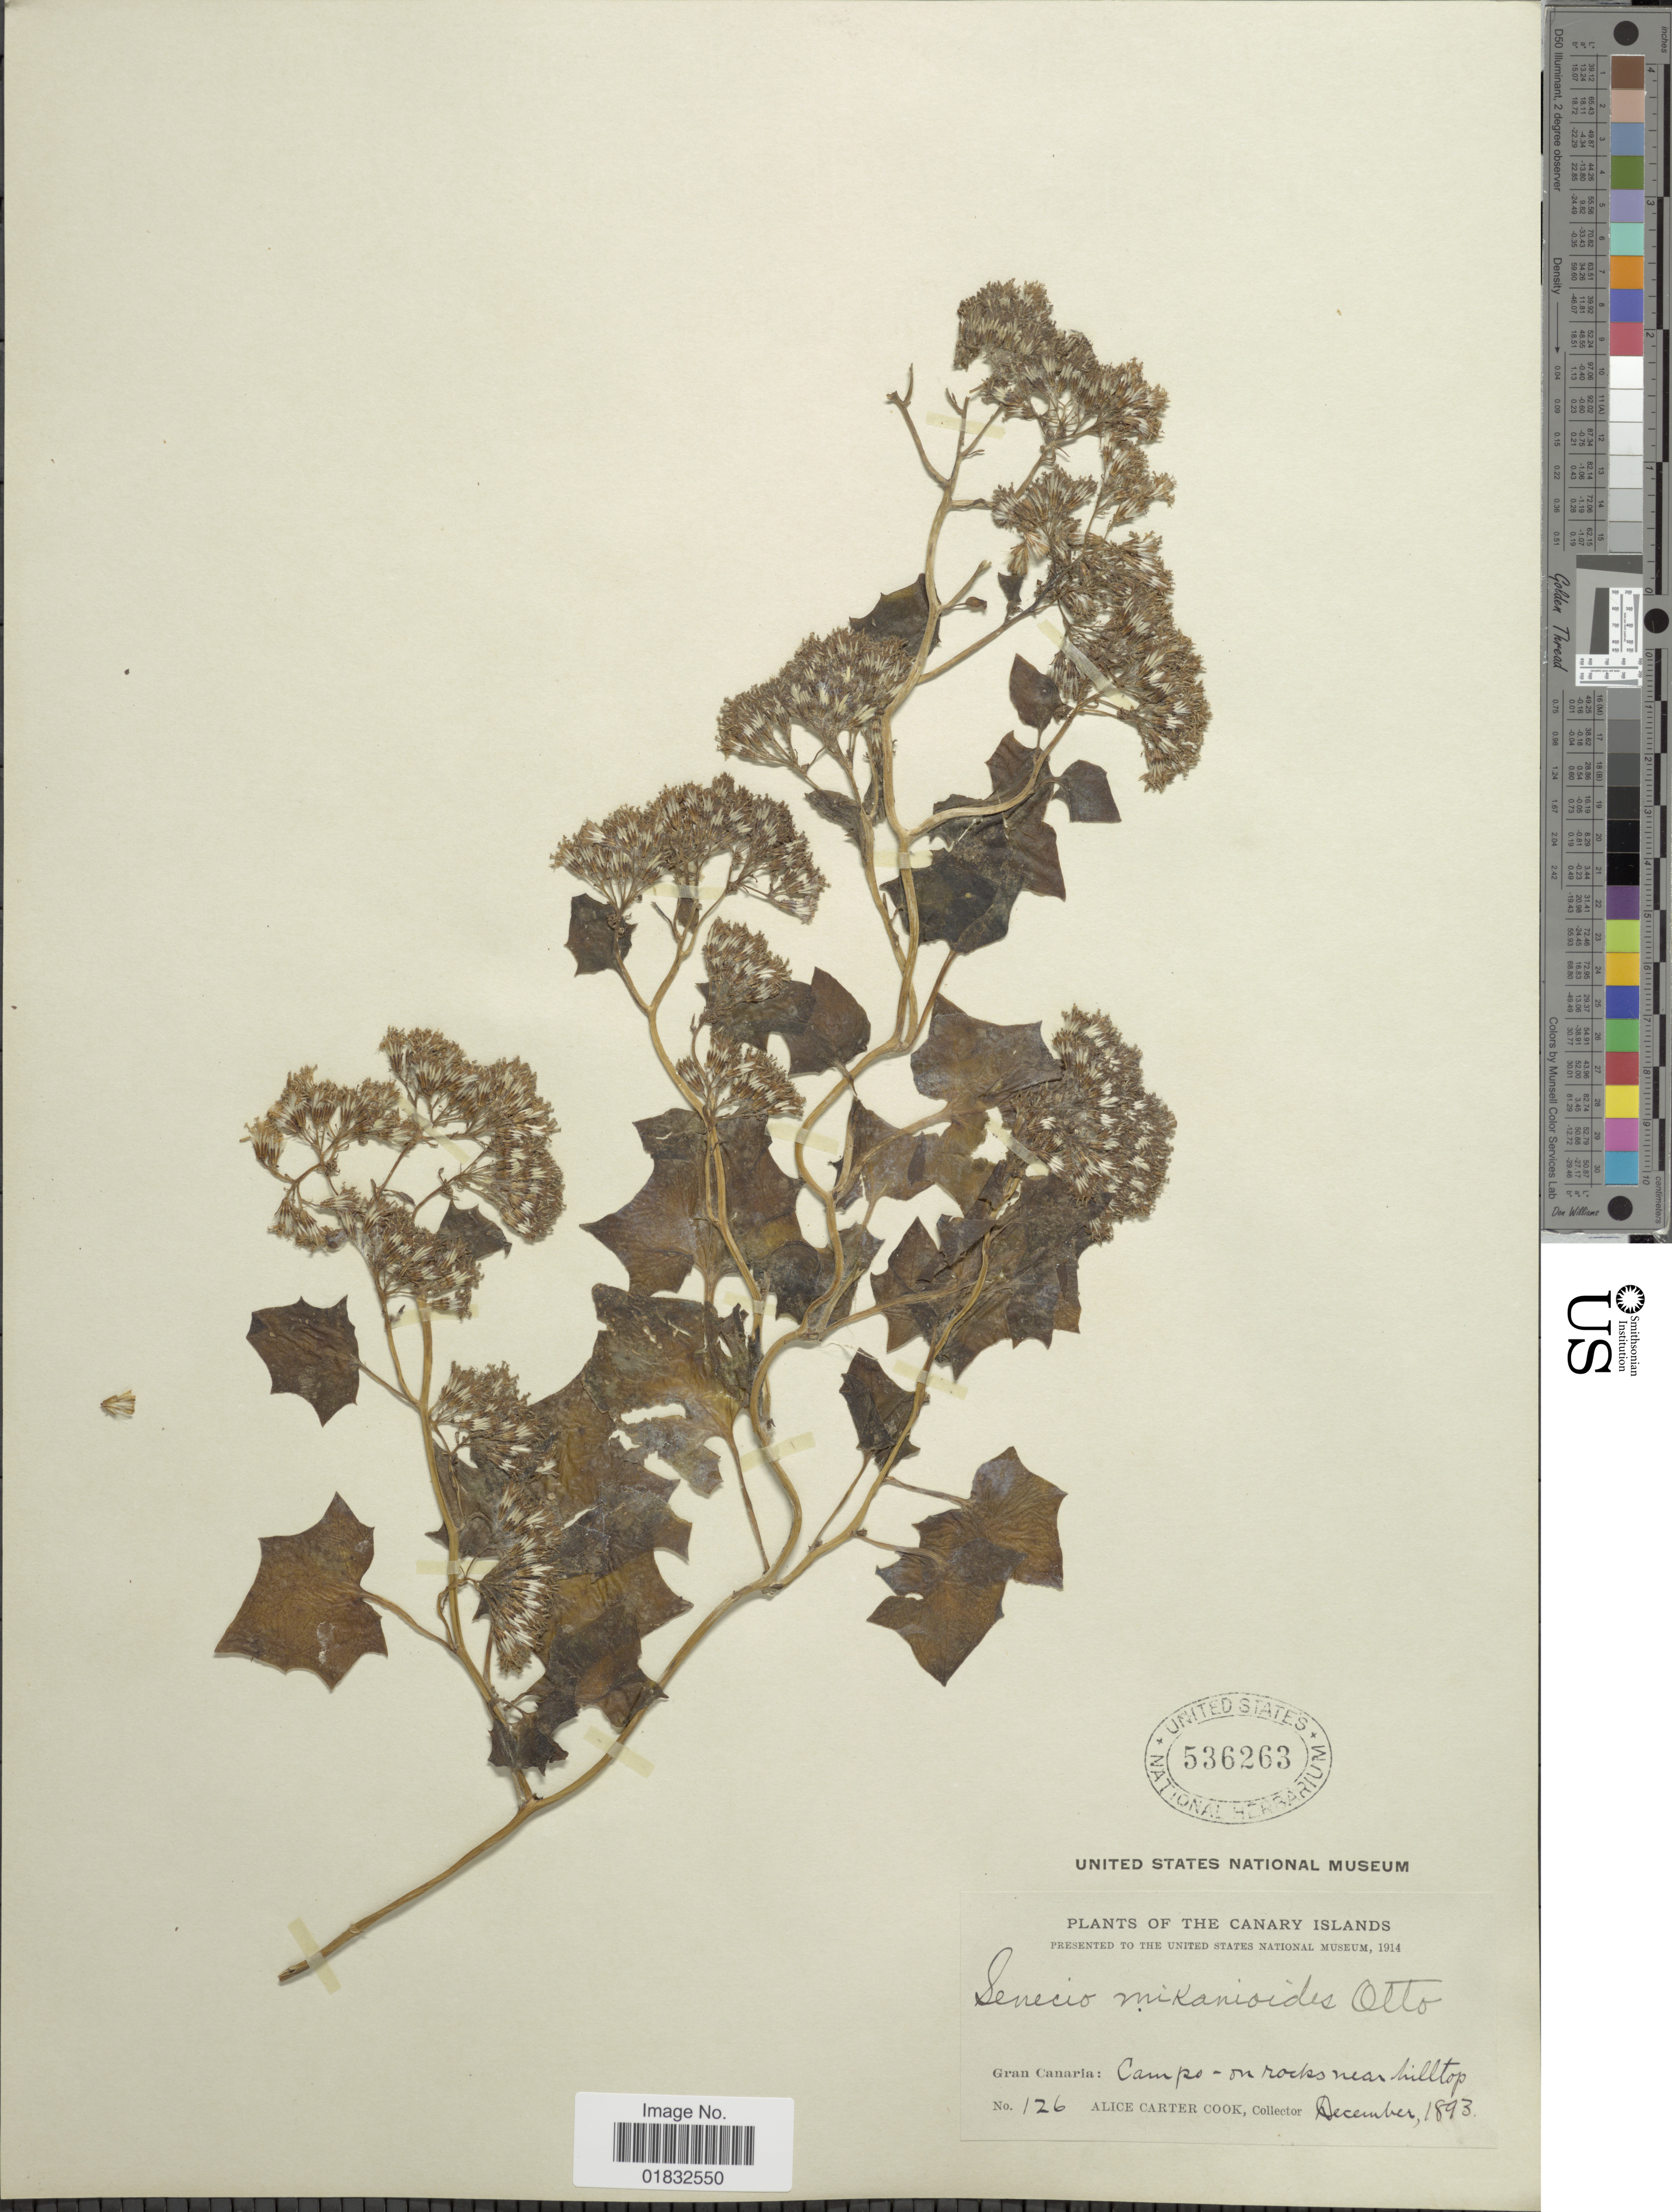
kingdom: Plantae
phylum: Tracheophyta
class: Magnoliopsida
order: Asterales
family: Asteraceae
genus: Delairea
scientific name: Delairea odorata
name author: Lem.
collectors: Alice C. Cook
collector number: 126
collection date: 1893-12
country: Spain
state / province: Canarias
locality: Gran Canaria: Campo - on rocks near hilltop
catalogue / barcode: US 536263